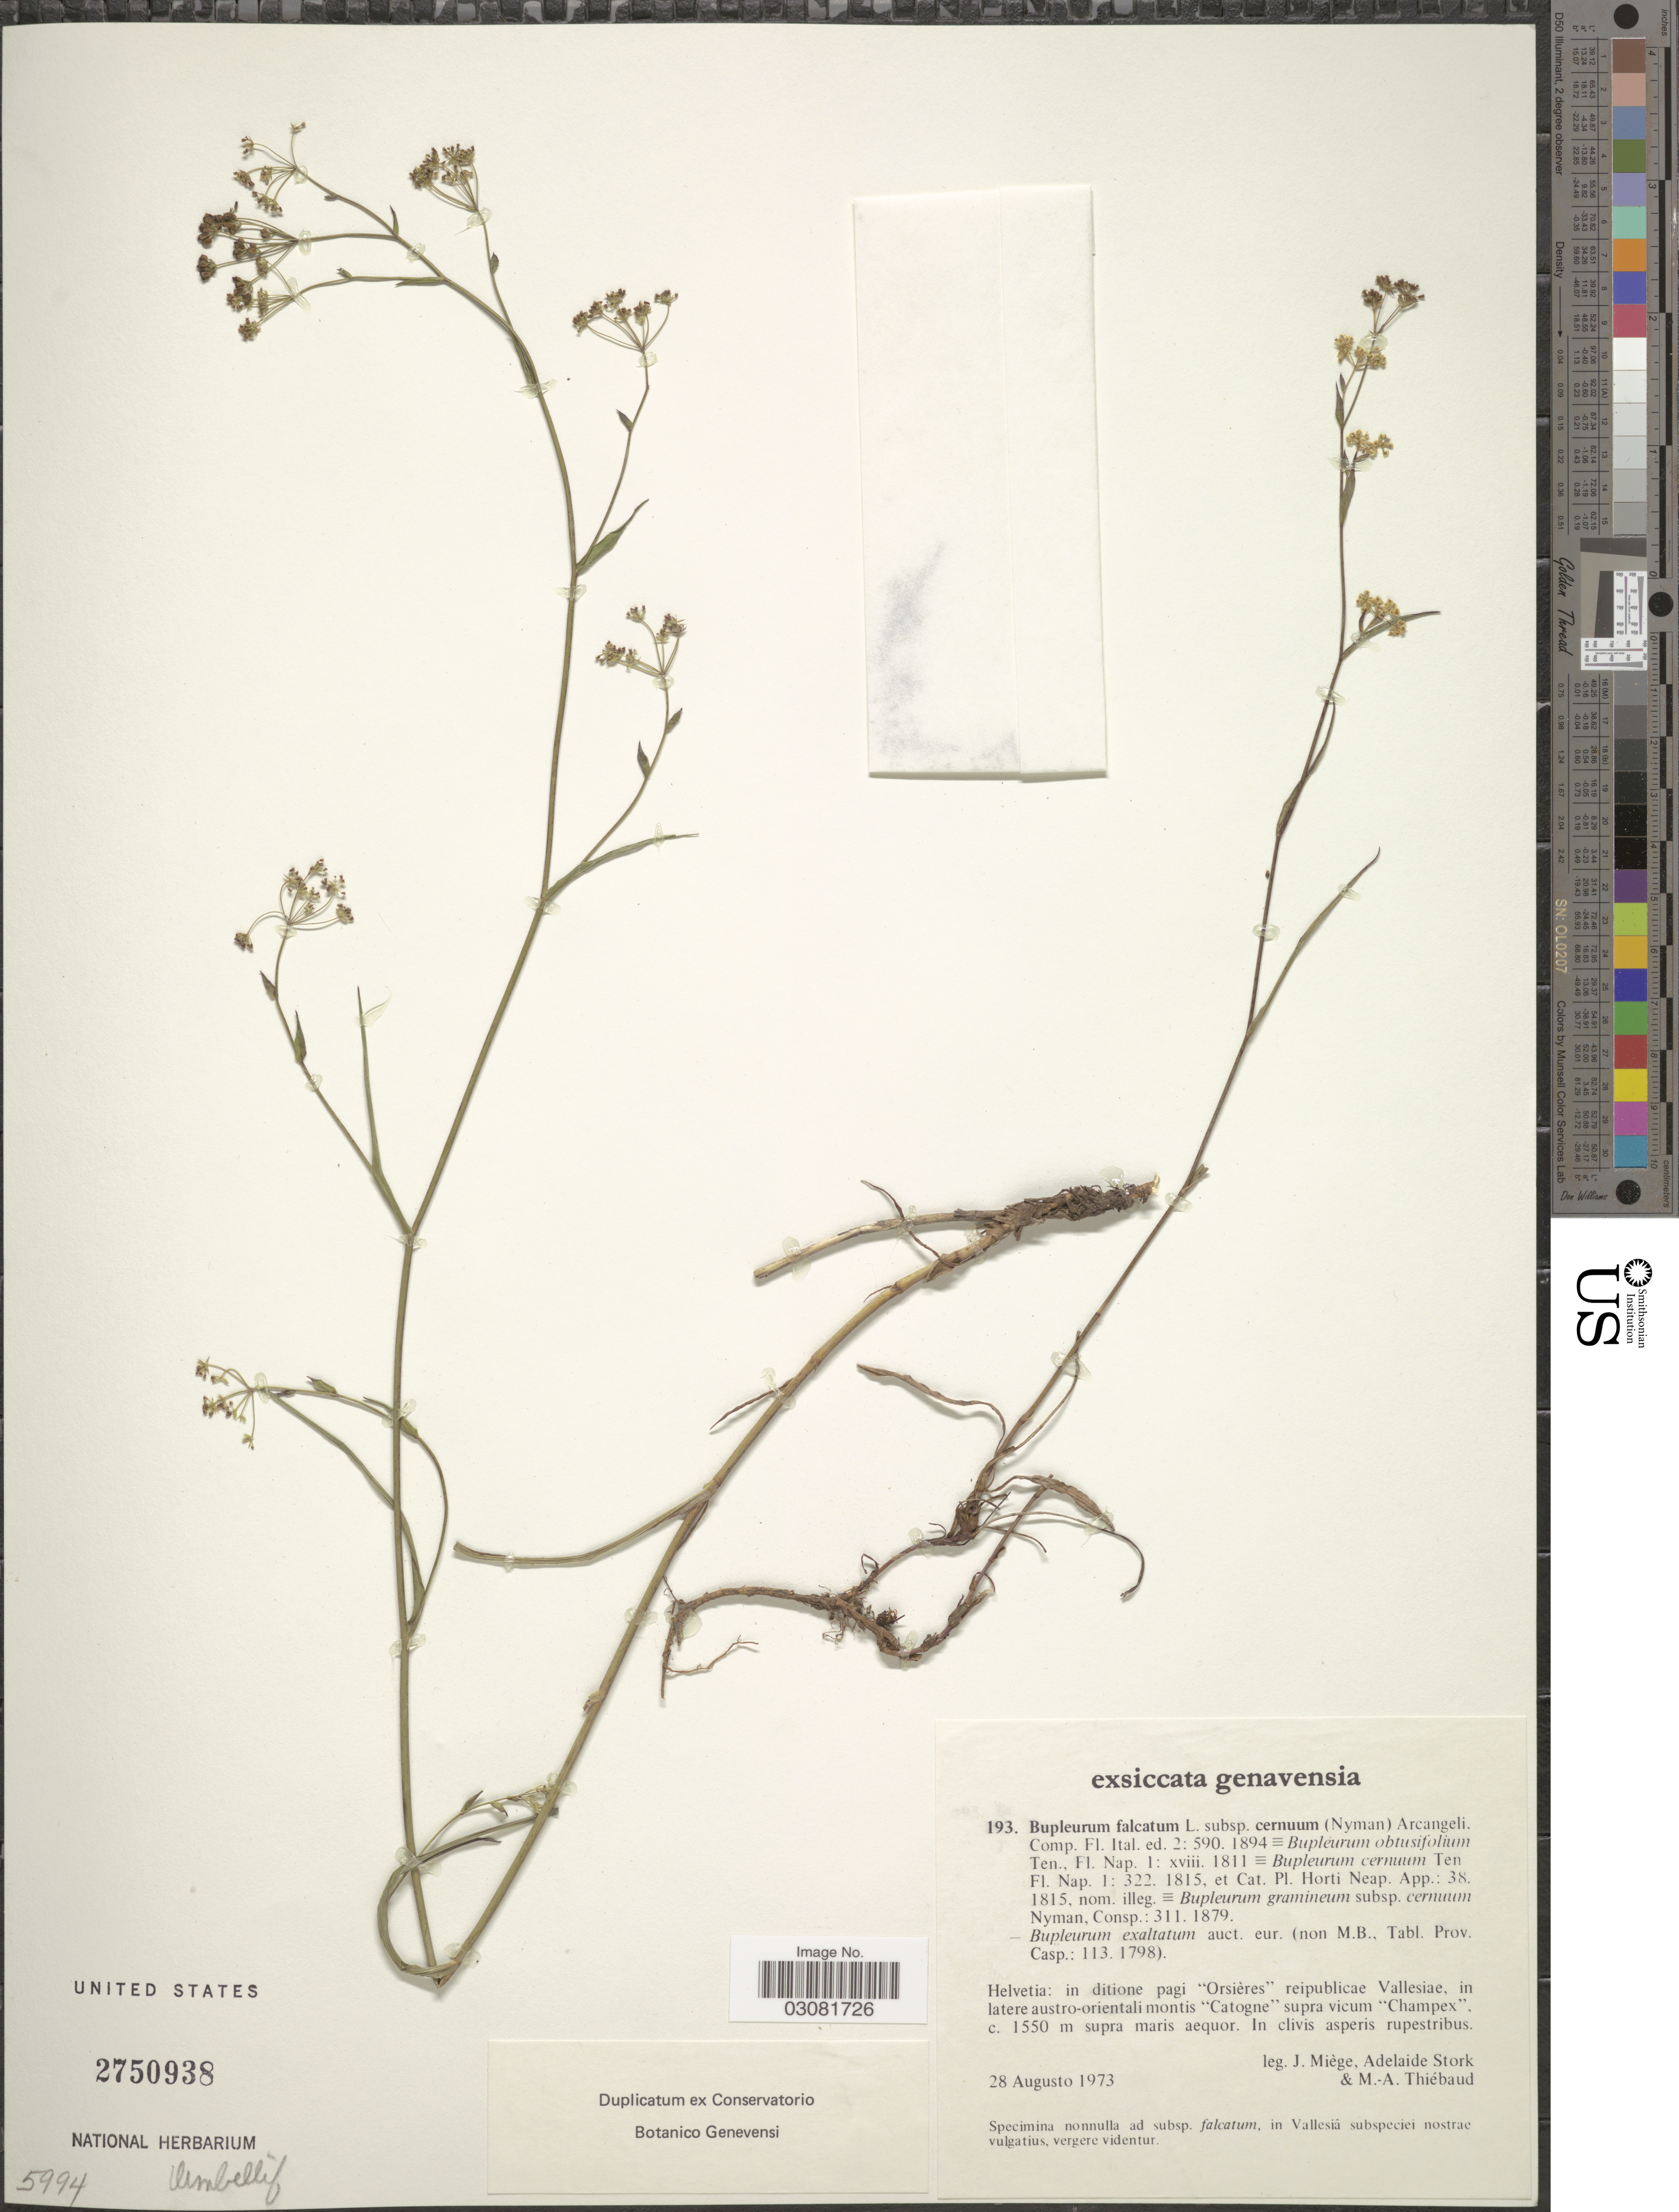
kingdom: Plantae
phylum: Tracheophyta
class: Magnoliopsida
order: Apiales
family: Apiaceae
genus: Bupleurum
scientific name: Bupleurum falcatum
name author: L.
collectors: J. Miége, A. Stork & M. Thiebaud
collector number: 193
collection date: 1973-08-28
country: Switzerland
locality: Helvetia: in ditione pagi "Orsières", reipublicae Vallesiae, in latere austro-orientali montis "Catogne" supra vicum "Champex".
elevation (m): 1550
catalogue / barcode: US 2750938